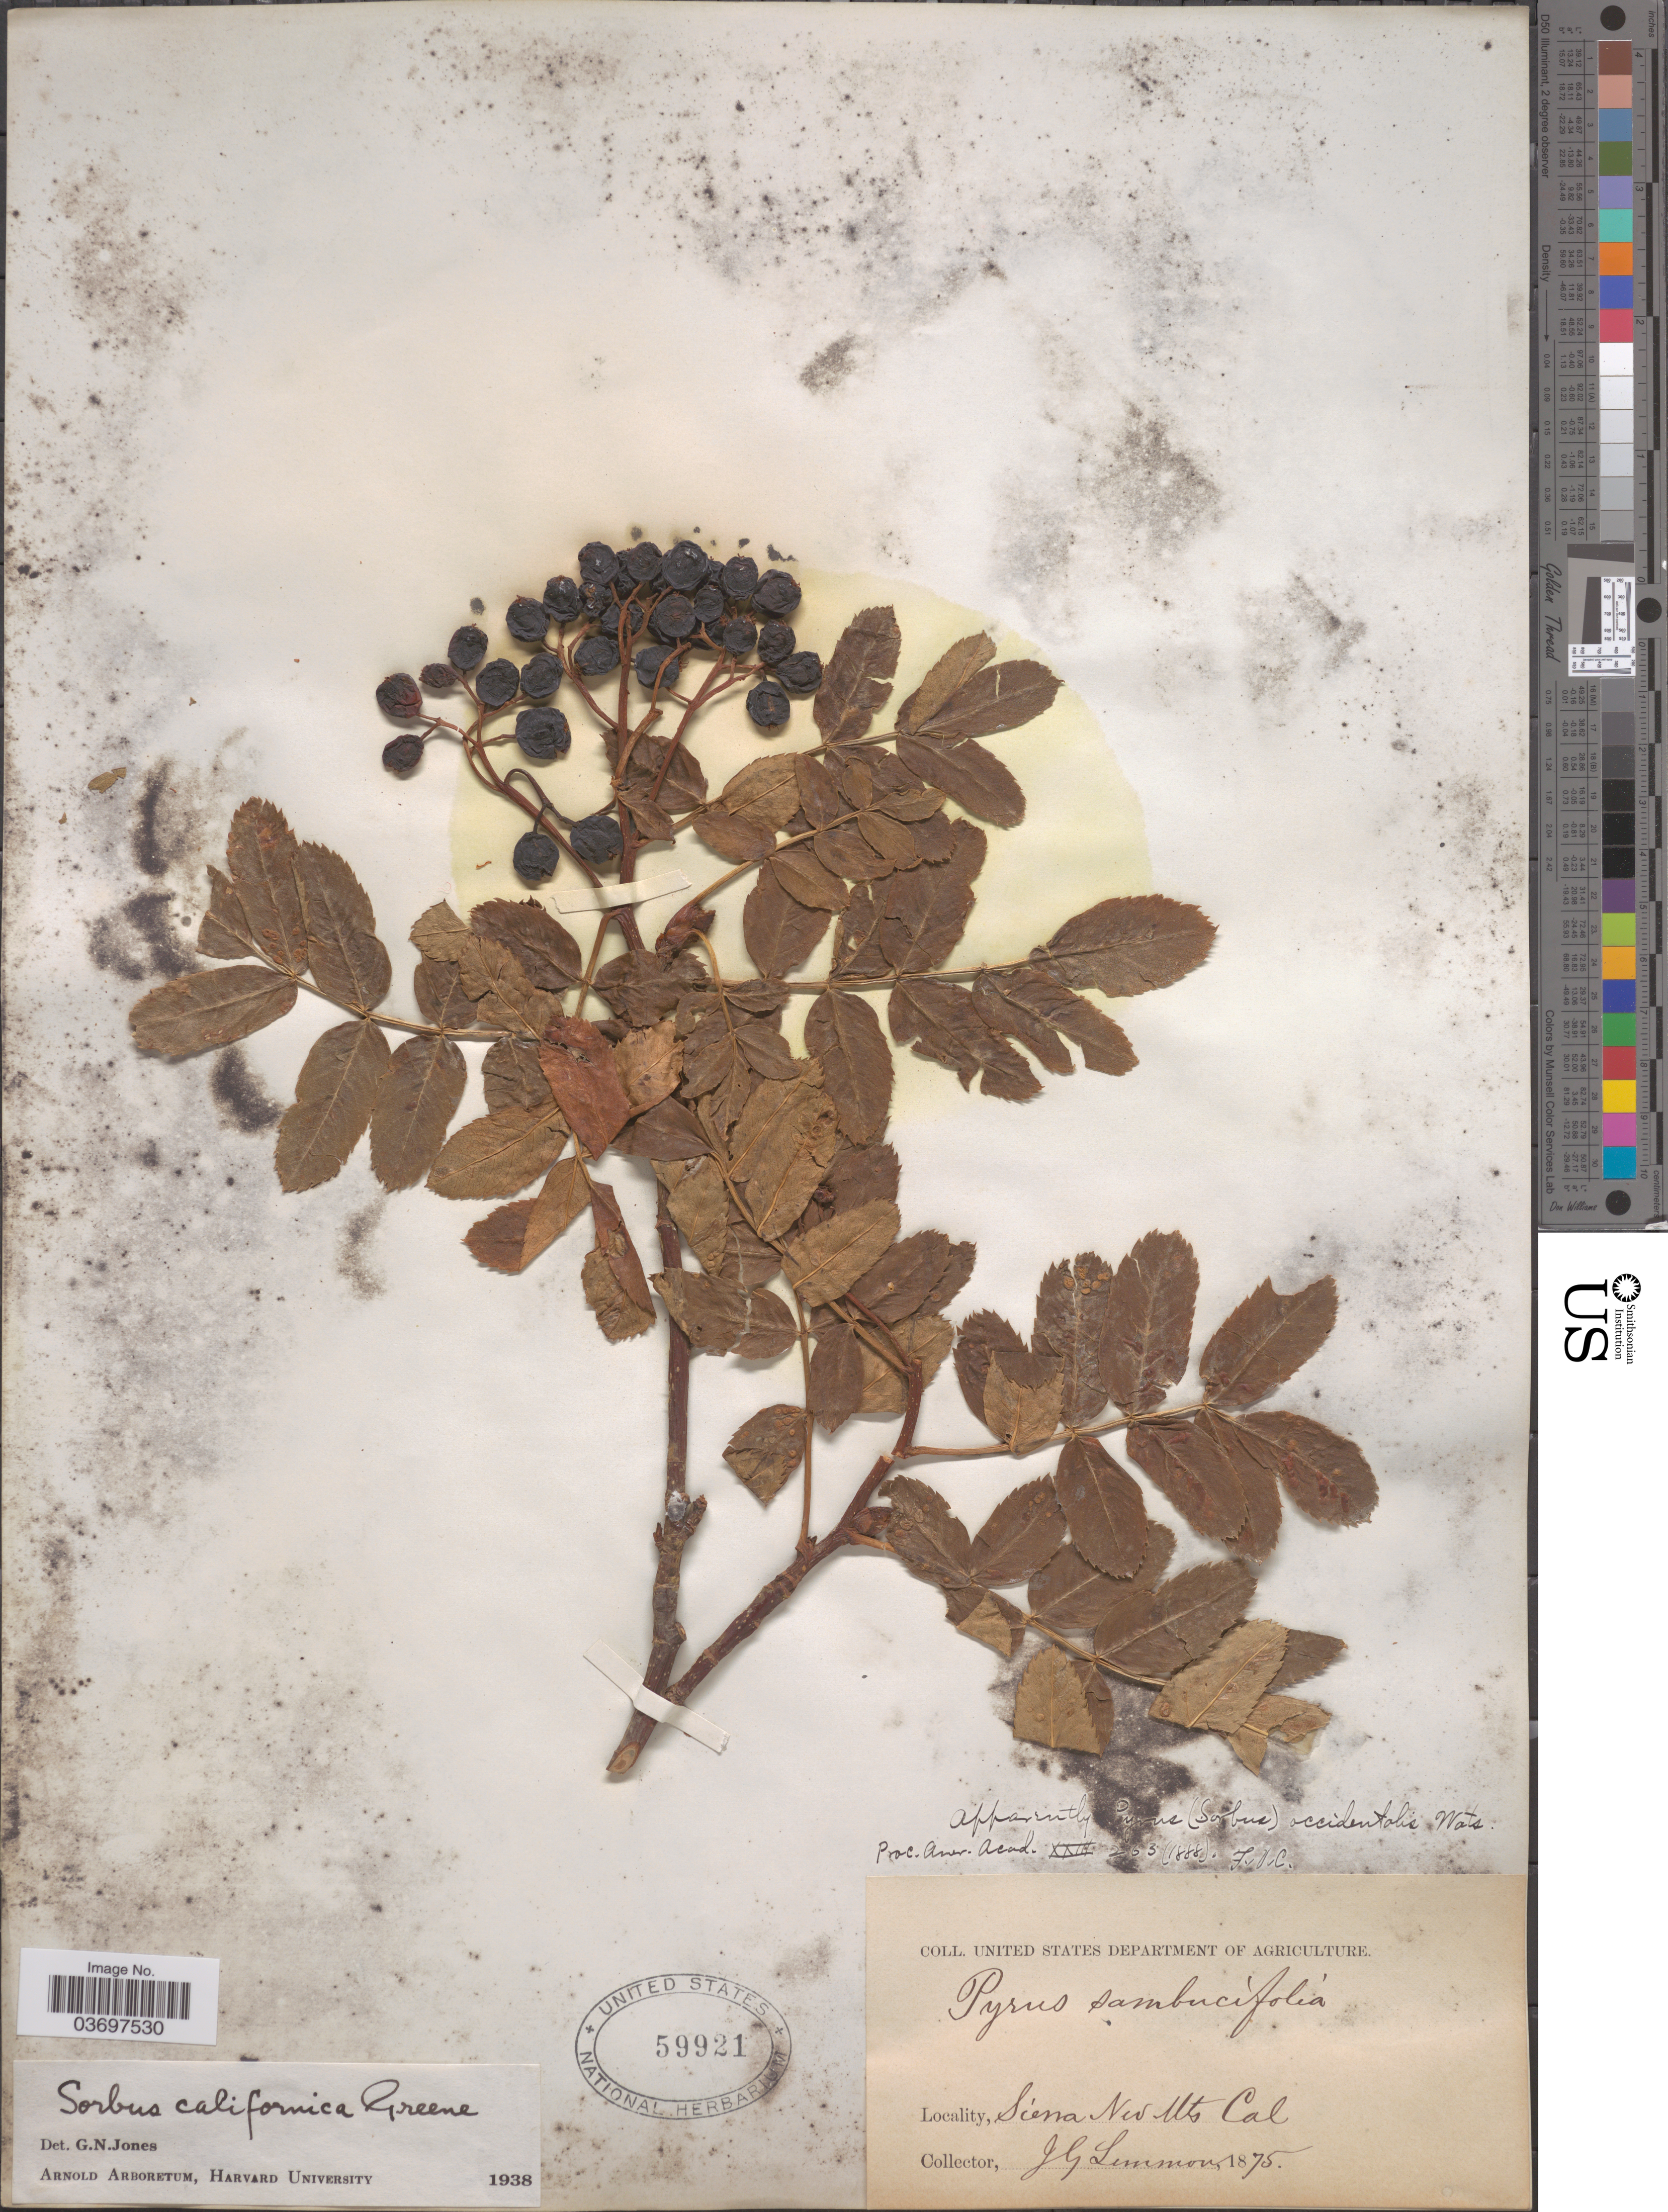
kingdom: Plantae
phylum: Tracheophyta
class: Magnoliopsida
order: Rosales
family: Rosaceae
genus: Sorbus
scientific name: Sorbus californica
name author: Greene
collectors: J. Lemmon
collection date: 1875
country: United States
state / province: California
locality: Sierra Nev Mts.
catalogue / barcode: US 59921